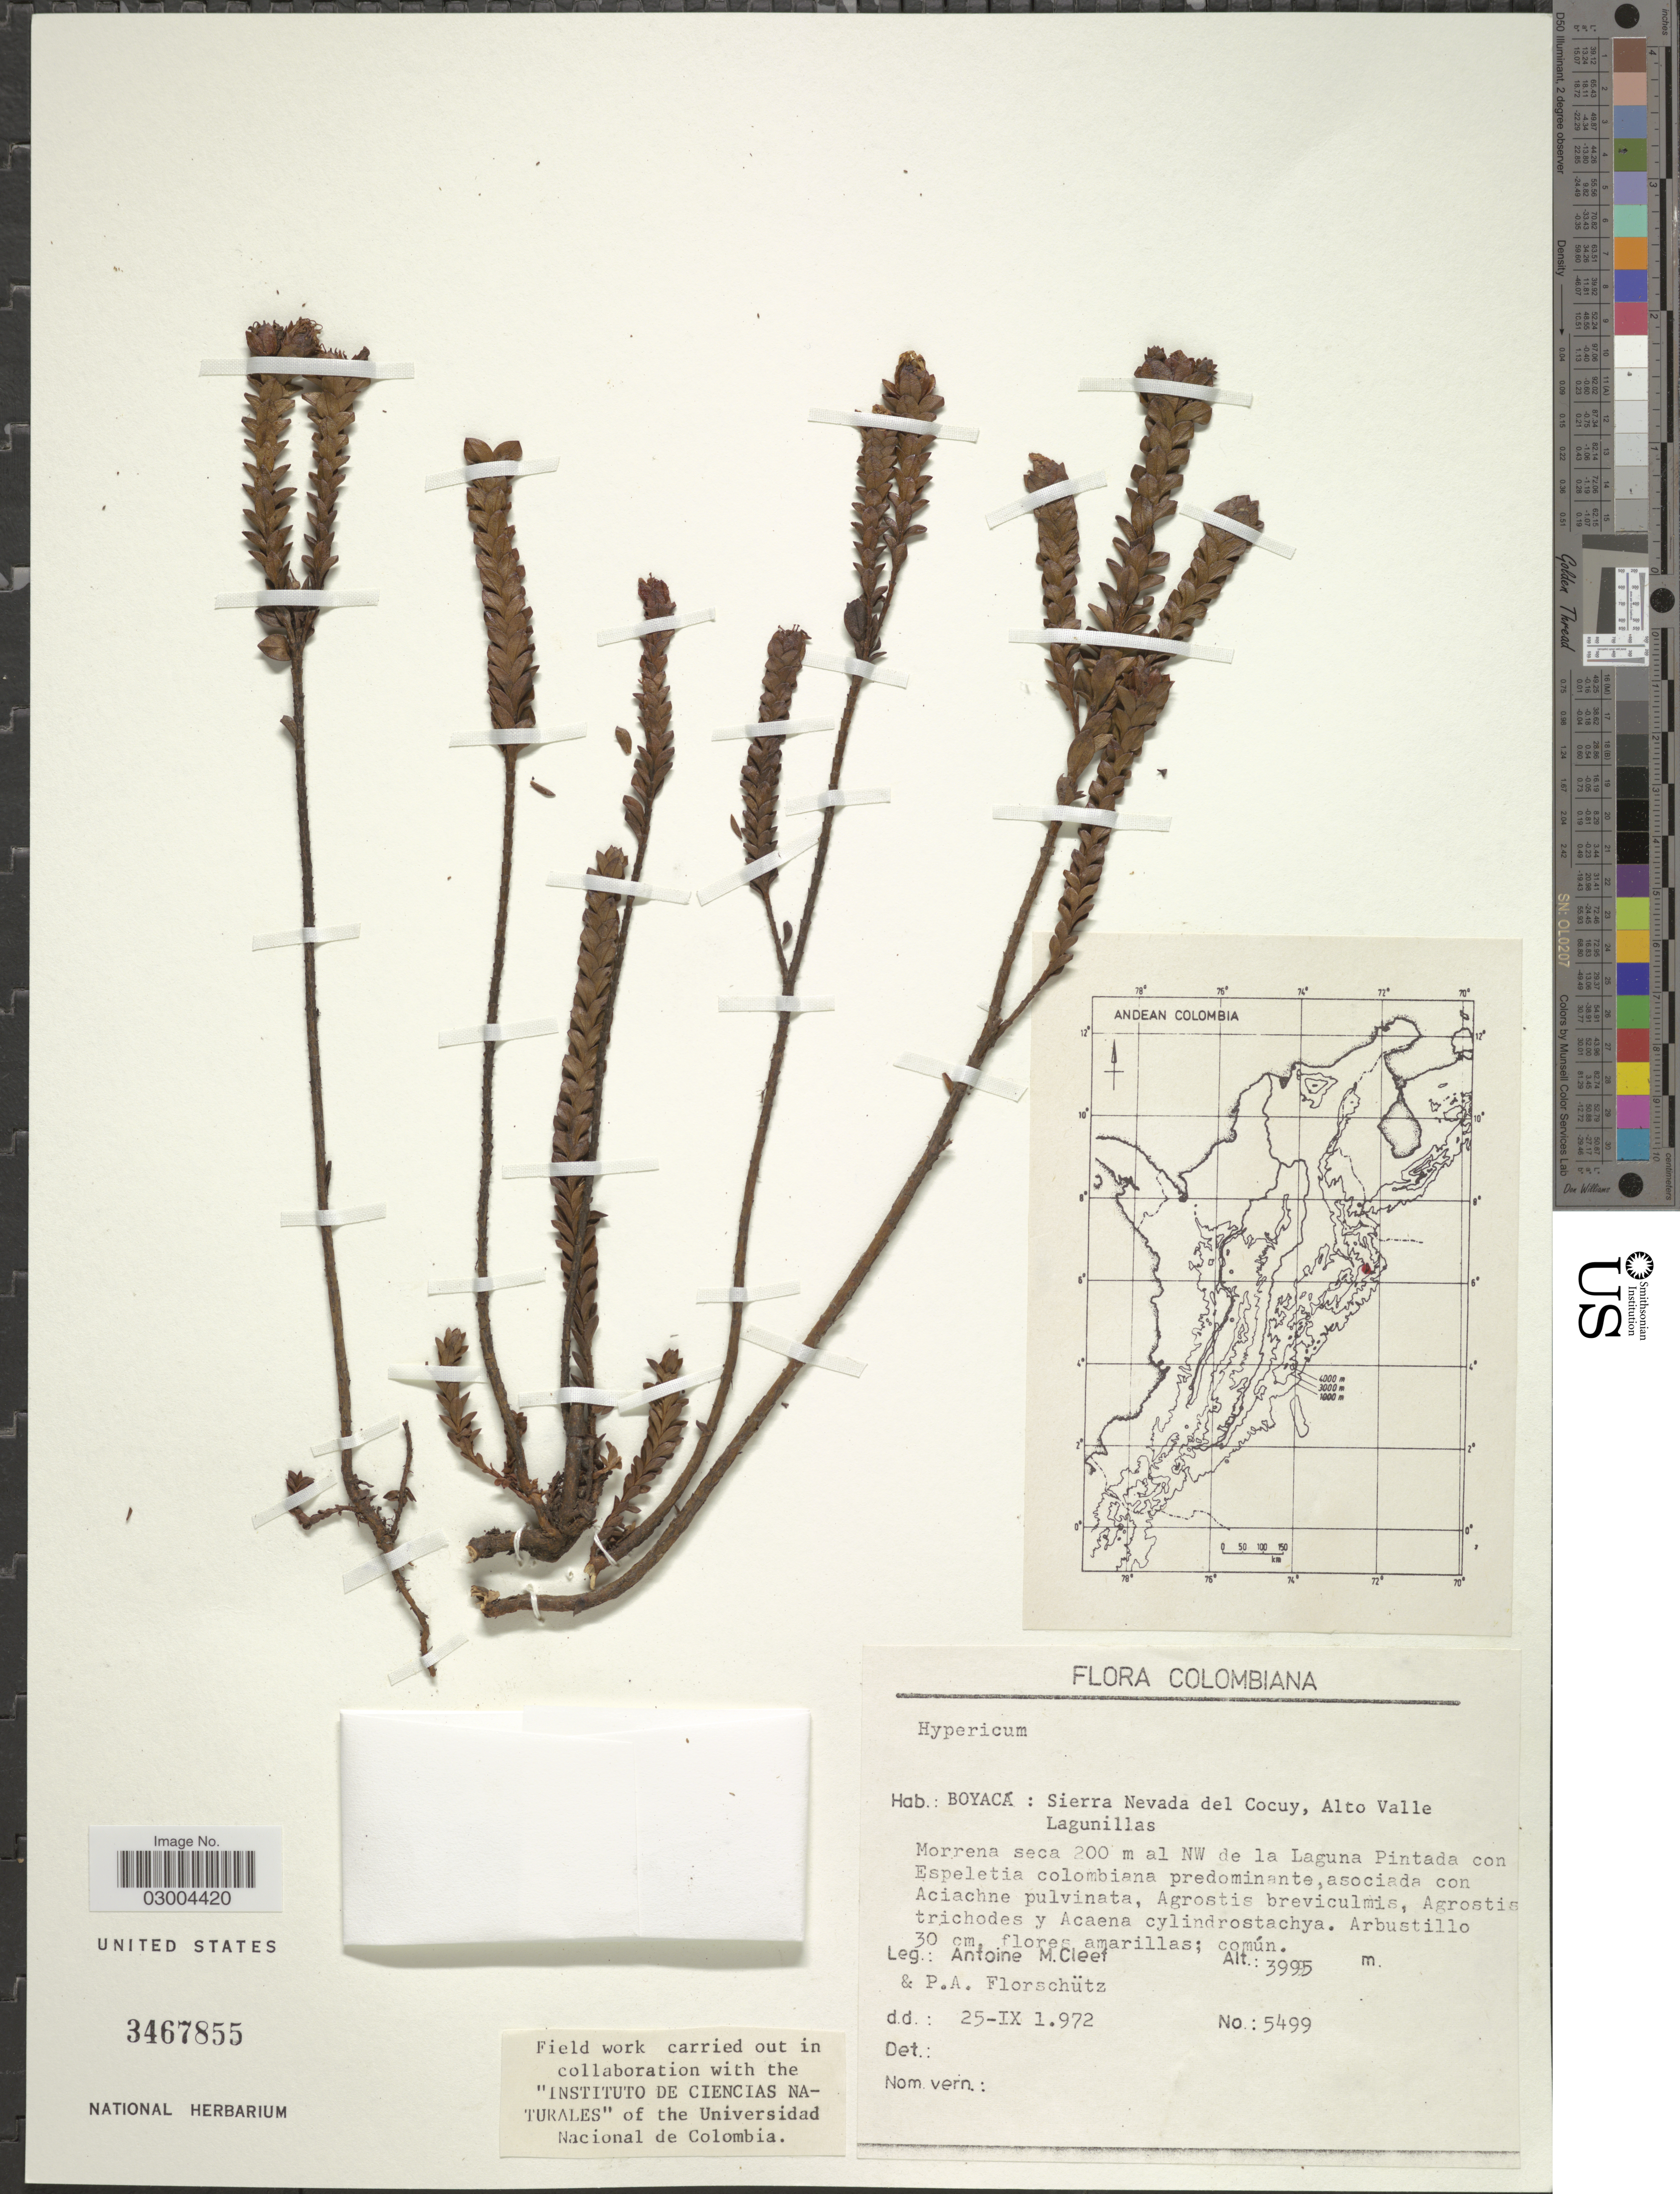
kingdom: Plantae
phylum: Tracheophyta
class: Magnoliopsida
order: Malpighiales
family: Hypericaceae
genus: Hypericum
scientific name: Hypericum sp.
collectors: A. M. Cleef & P. Florschütz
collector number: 5499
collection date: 1972-09-25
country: Colombia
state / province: Boyacá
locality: Sierra Nevada del Cocuy, Alto Valle Lagunillas. Morrena seca 200 m al NW de la Laguna Pintada.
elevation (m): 3995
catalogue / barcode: US 3467855